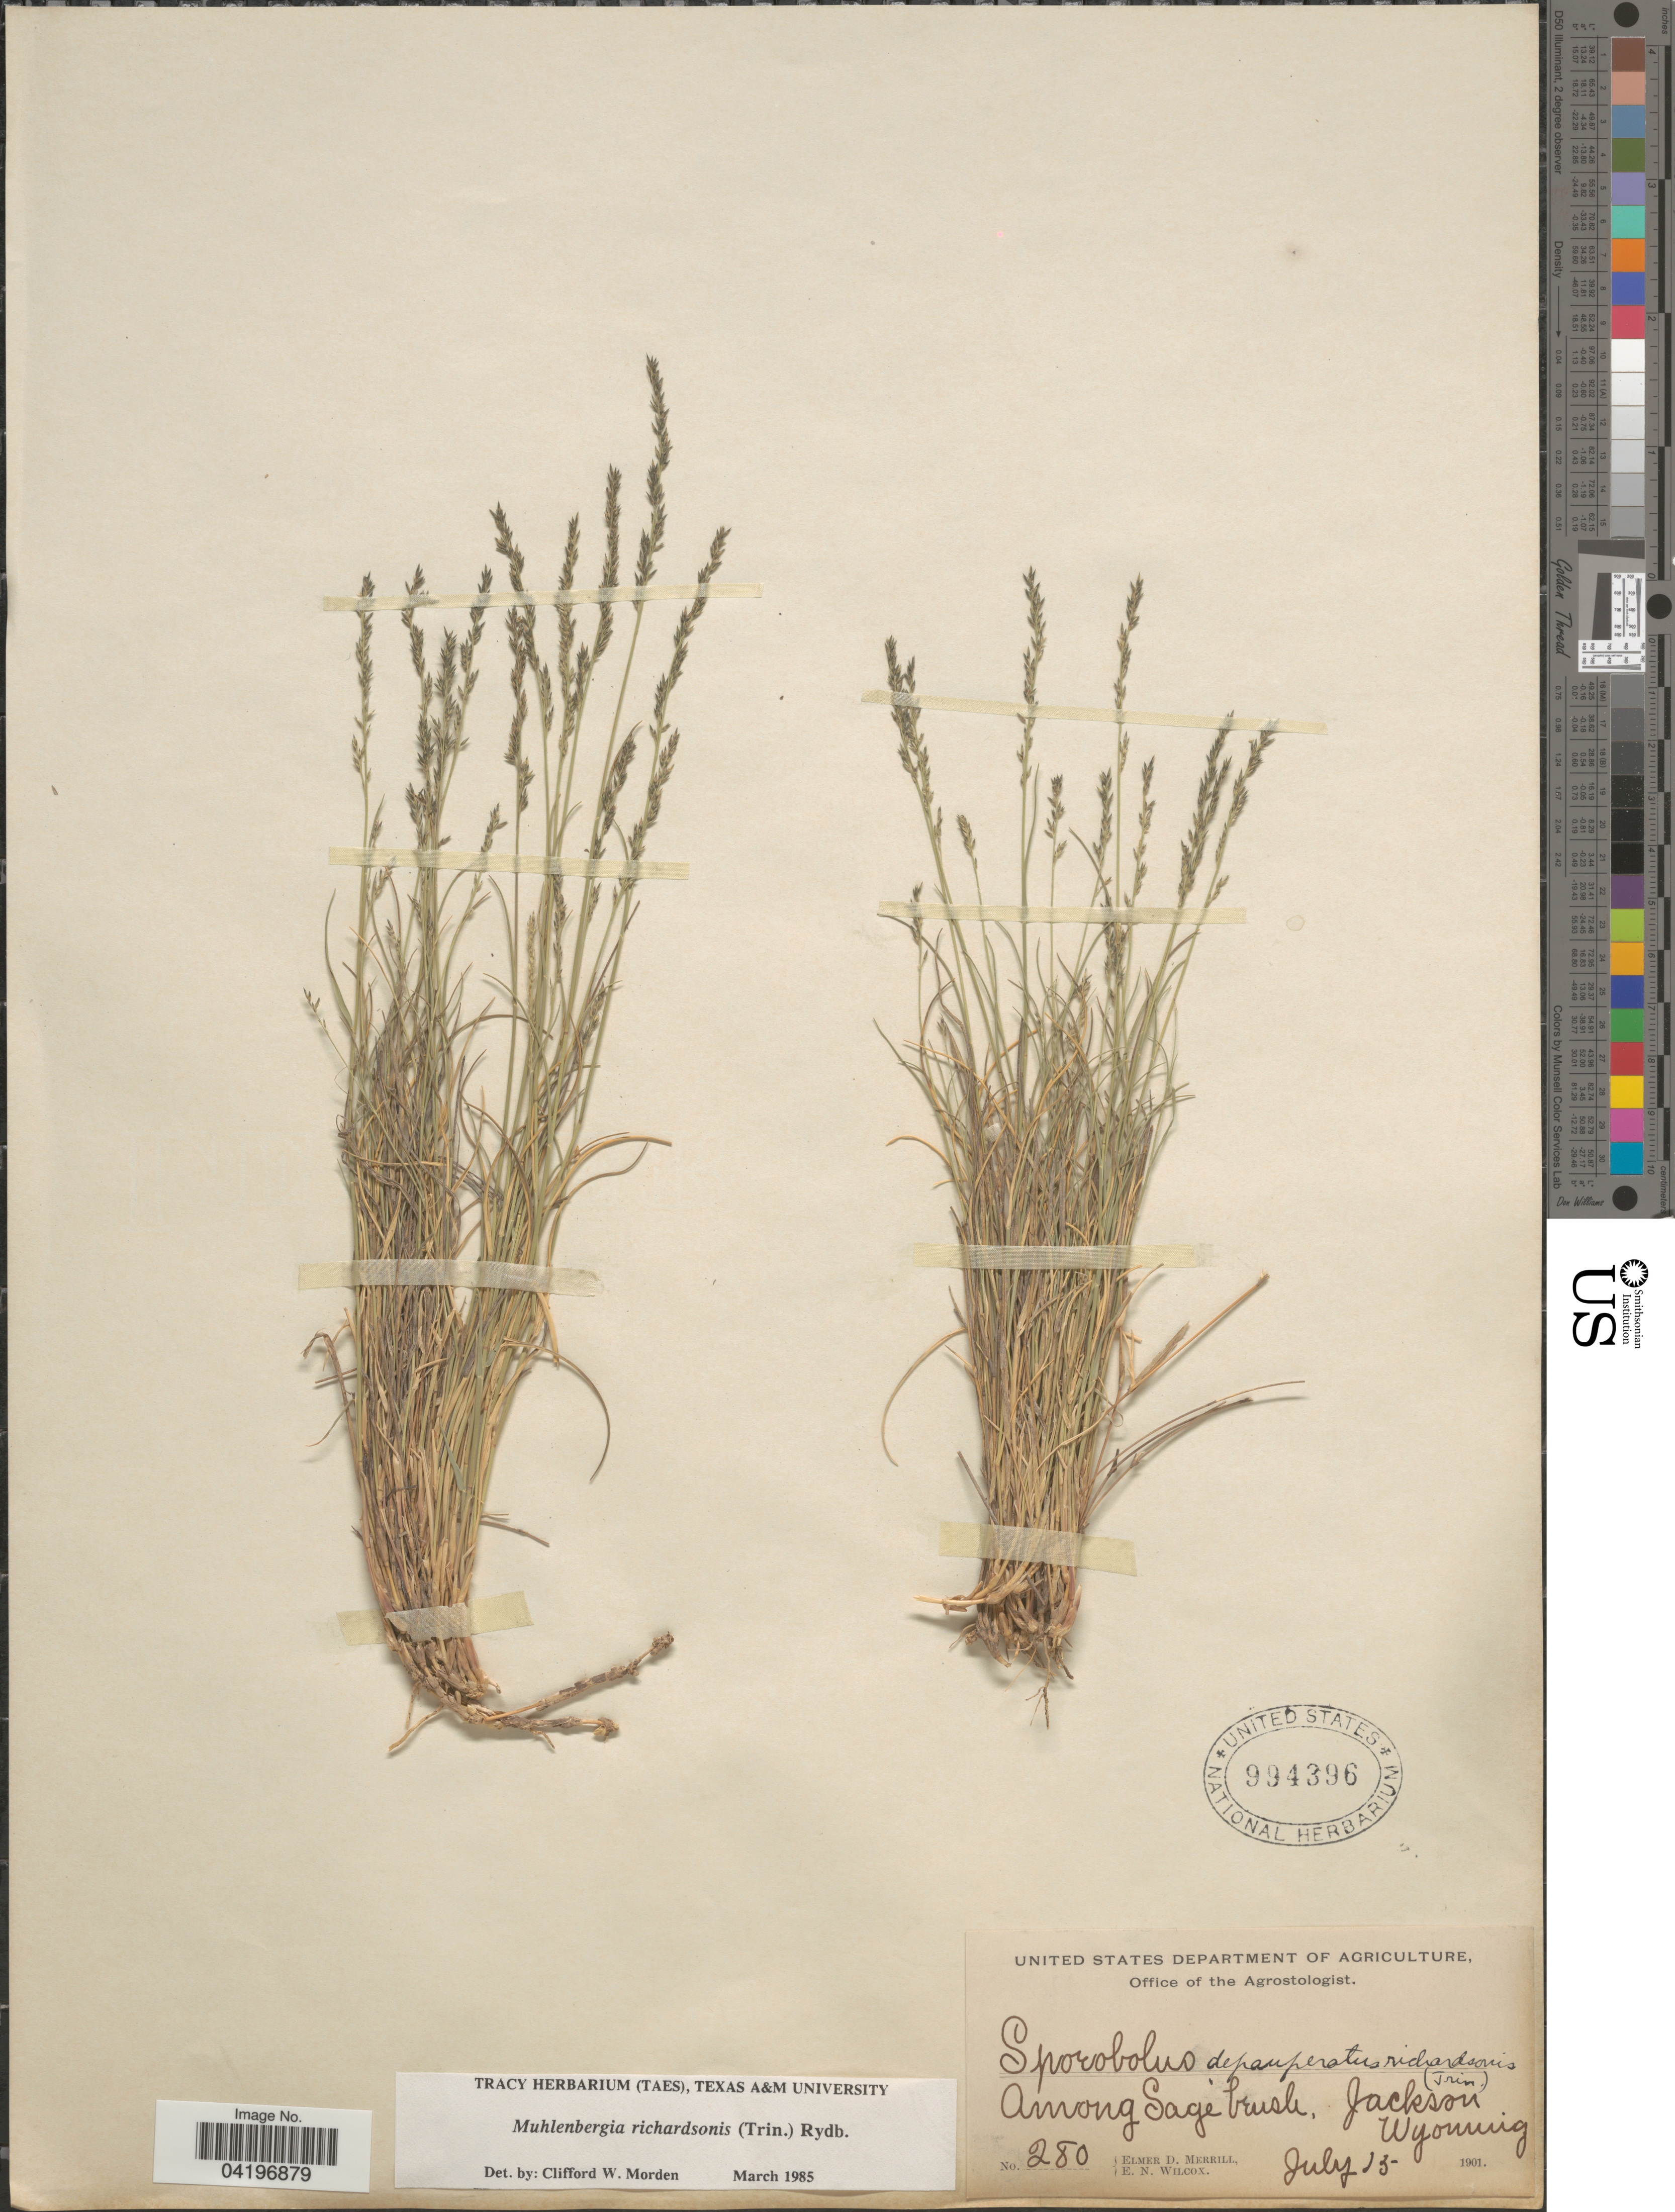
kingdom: Plantae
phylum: Tracheophyta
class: Liliopsida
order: Poales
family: Poaceae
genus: Muhlenbergia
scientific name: Muhlenbergia richardsonis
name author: (Trin.) Rydb.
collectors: E. D. Merrill & E. Wilcox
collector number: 280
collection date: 1901-07-15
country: United States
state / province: Wyoming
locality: Jackson.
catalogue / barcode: US 994396